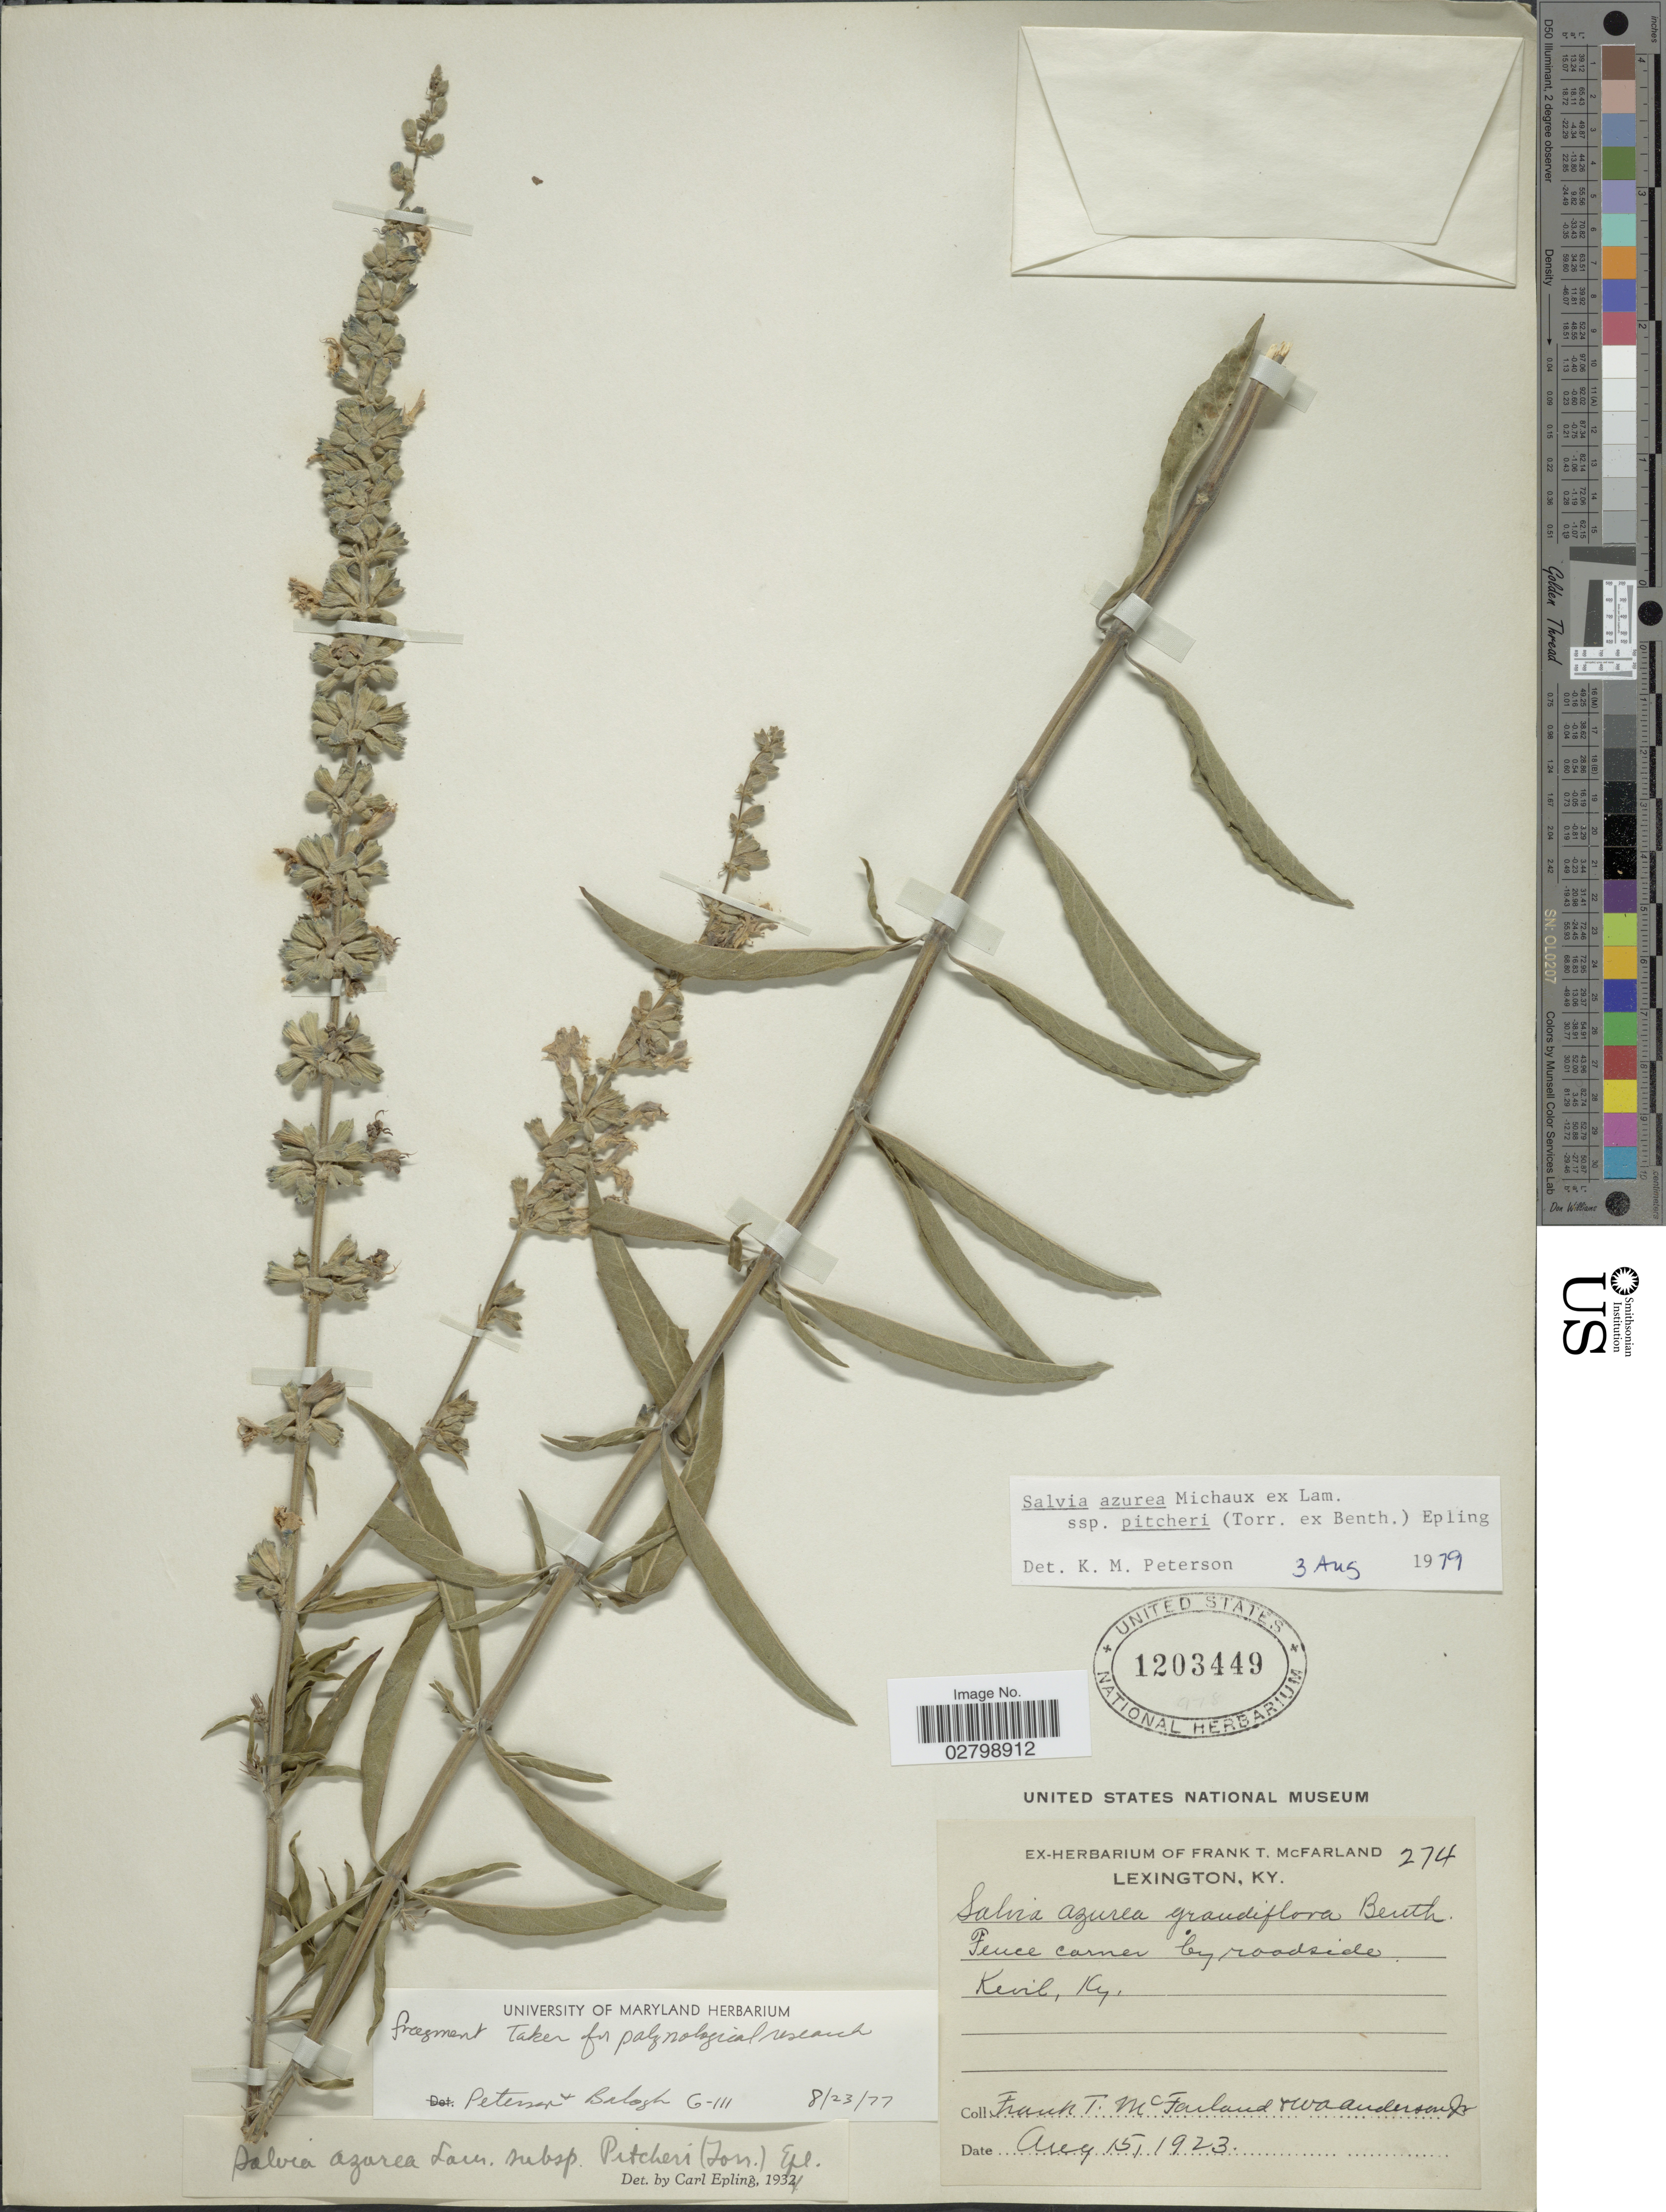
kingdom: Plantae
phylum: Tracheophyta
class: Magnoliopsida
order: Lamiales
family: Lamiaceae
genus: Salvia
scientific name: Salvia azurea subsp. pitcheri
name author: Michx. ex Lam.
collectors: F. McFarland & W. A. Anderson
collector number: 274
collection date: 1923-08-15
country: United States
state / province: Kentucky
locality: Fence corner by roadside. Kevil.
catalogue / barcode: US 1203449